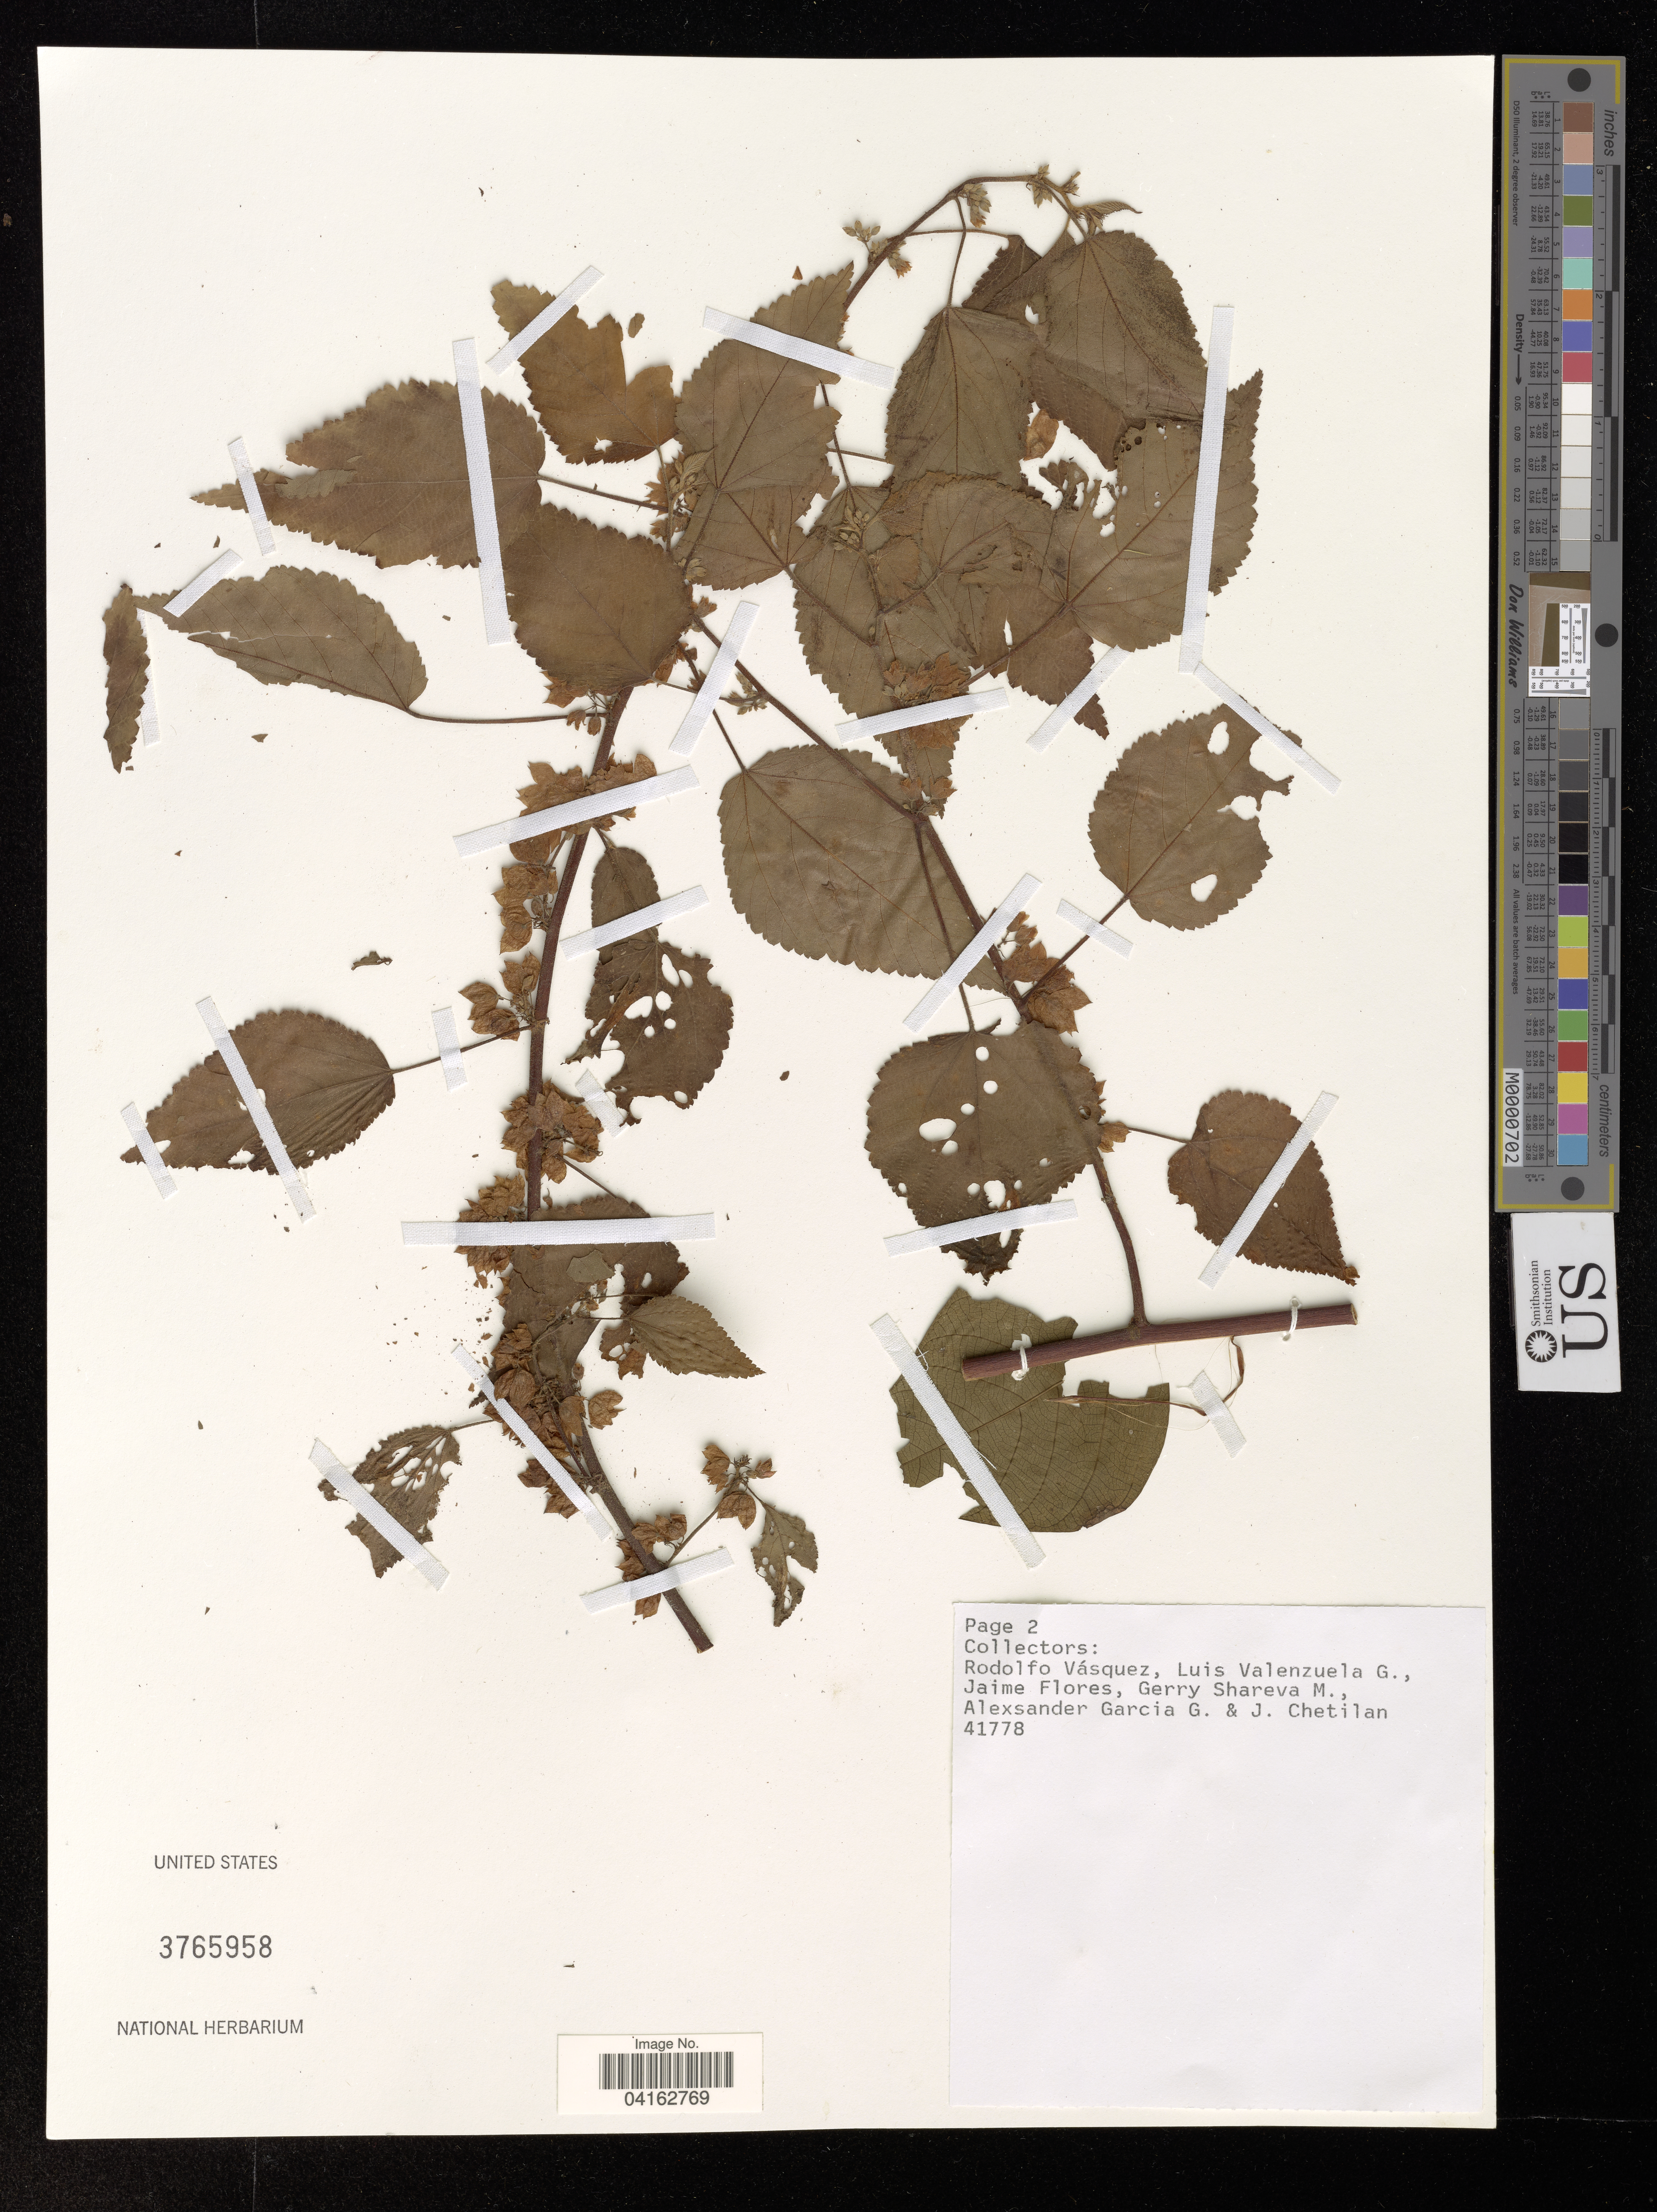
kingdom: Plantae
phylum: Tracheophyta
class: Magnoliopsida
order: Malvales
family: Malvaceae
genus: Melochia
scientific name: Melochia lupulina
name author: Sw.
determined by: Dorr, Laurence J., Curator (BOT), Smithsonian Institution - National Museum of Natural History (UNITED STATES)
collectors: R. Vásquez, L. Valenzuela, J. Flores, G. Shareva, A. Garcia & J. Chetilan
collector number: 41778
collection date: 2018-09-02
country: Peru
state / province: Loreto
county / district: Ucayali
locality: Distrito Pampa Hermosa. Parque Nacional Cordilleras Azul. Sector Shanshuico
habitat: bosque primario sobre terraza aluvial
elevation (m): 421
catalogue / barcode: US 3765958